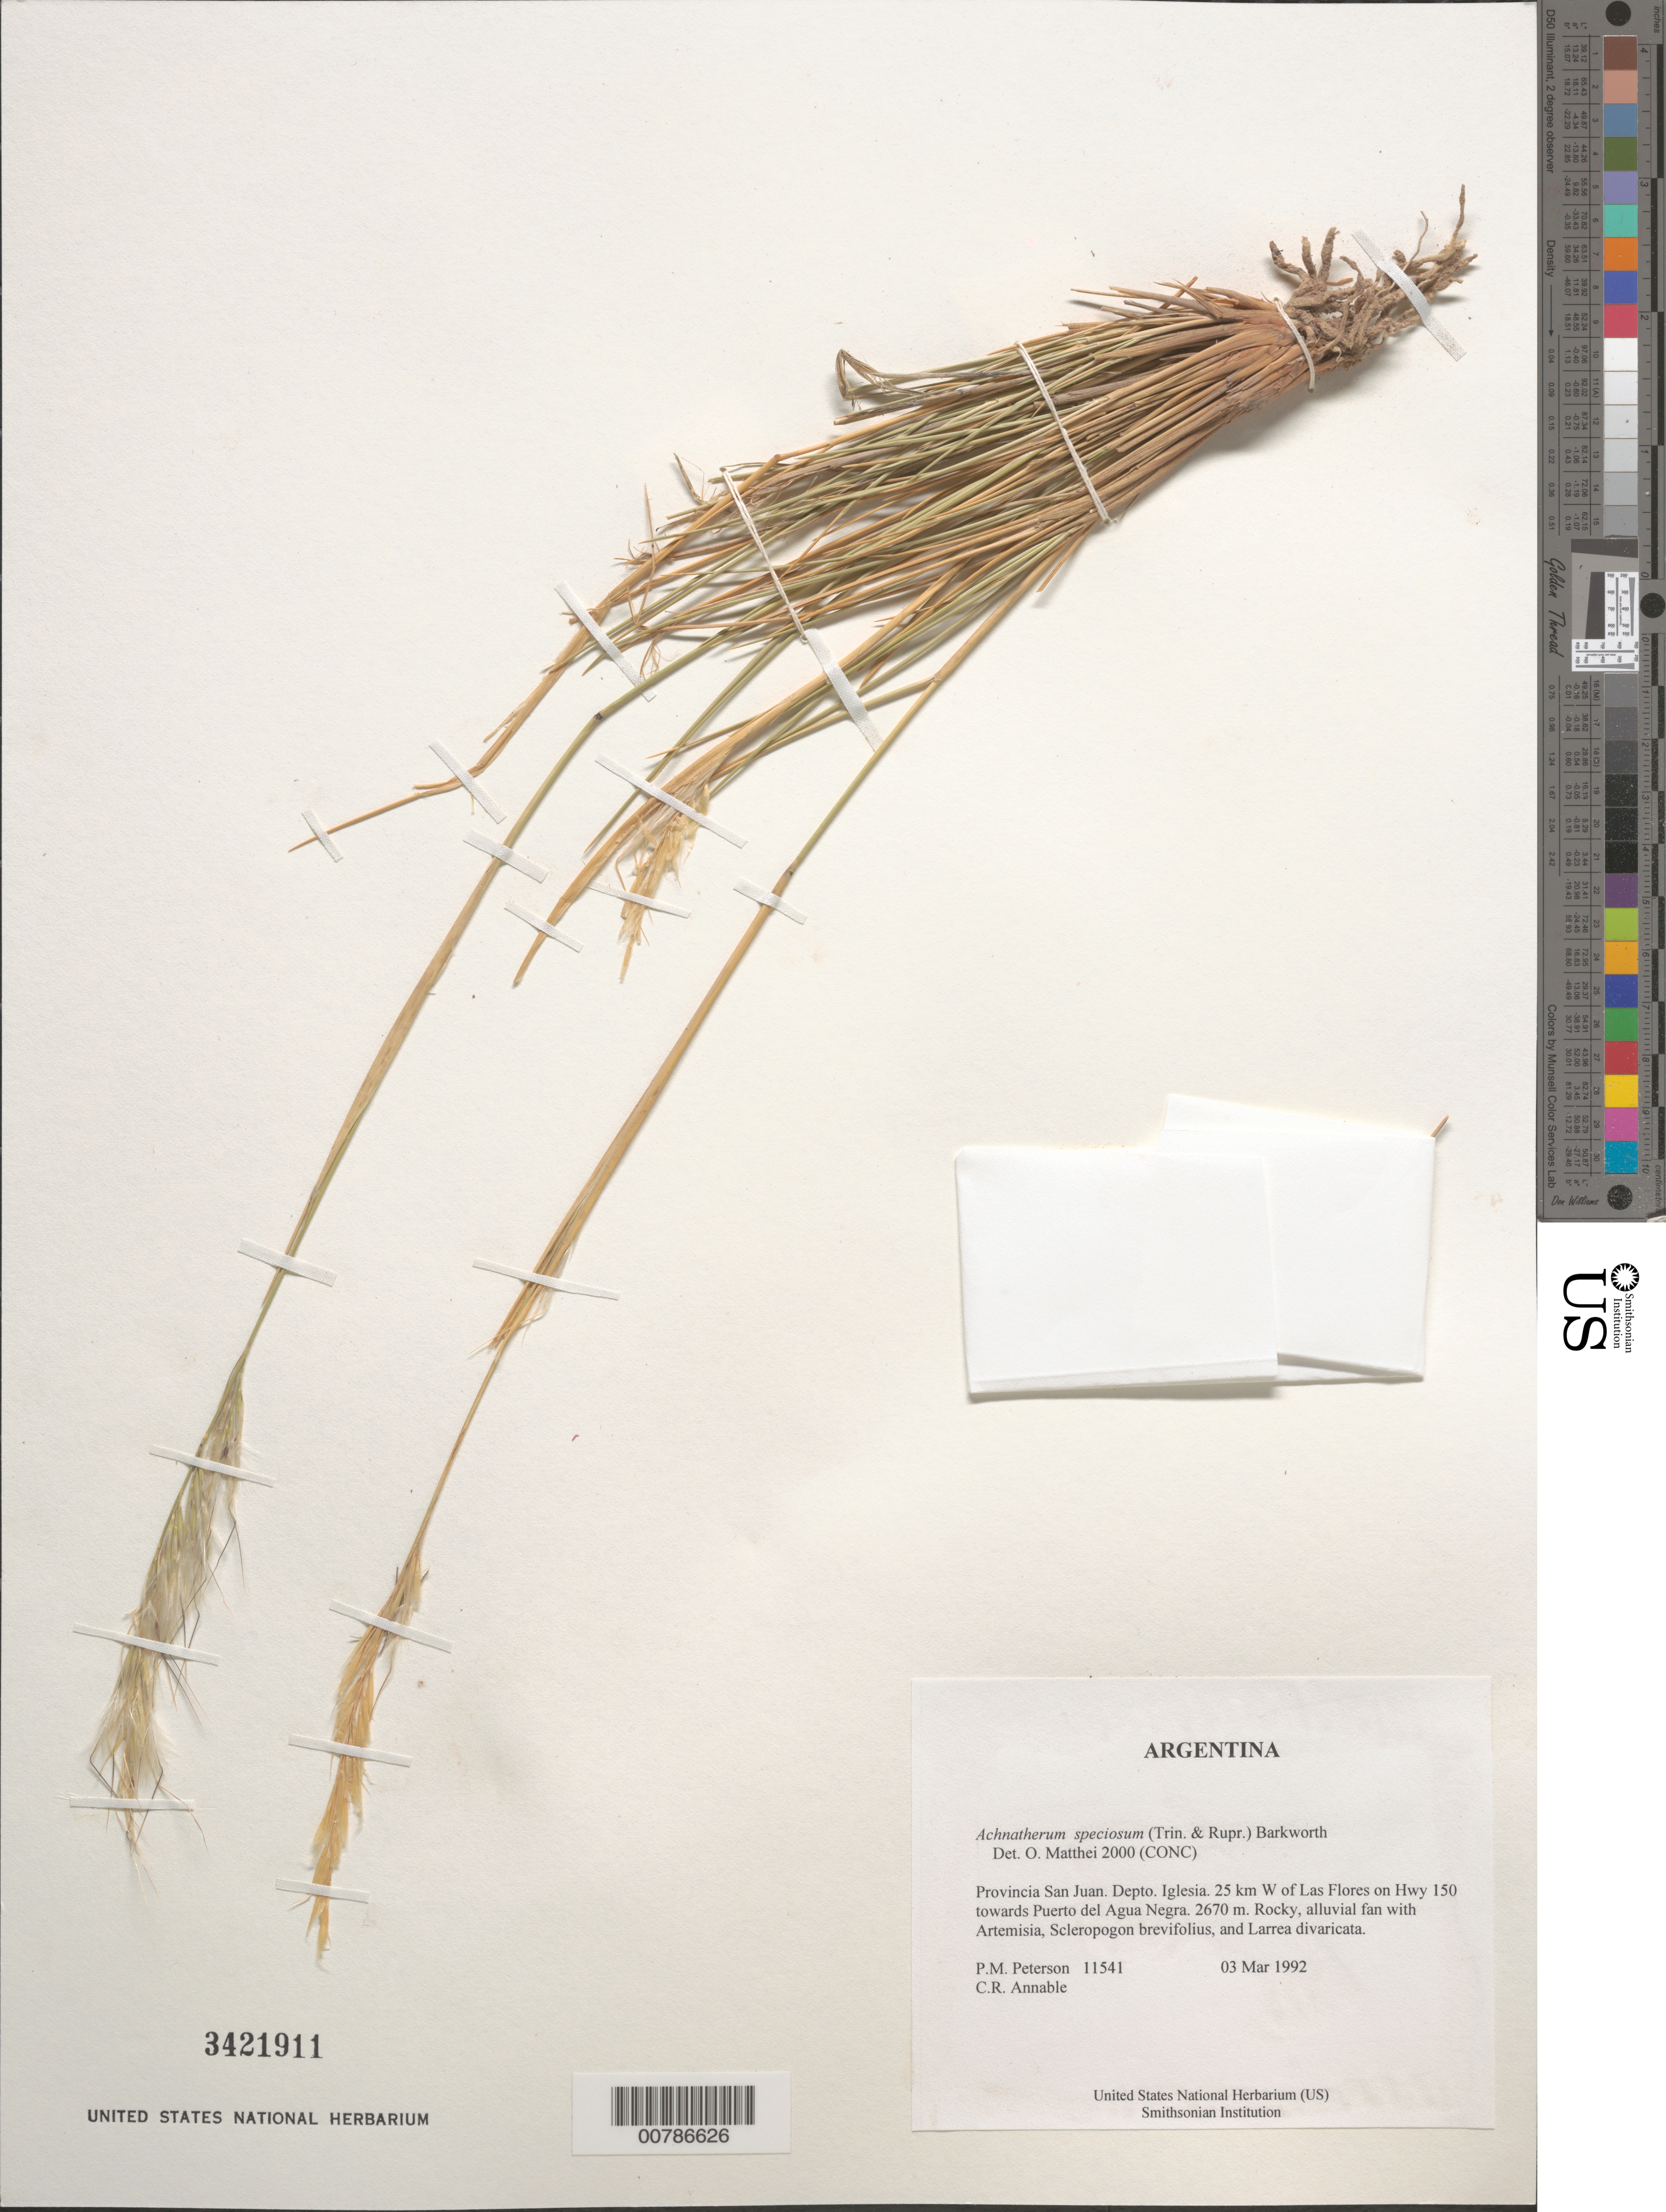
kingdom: Plantae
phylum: Tracheophyta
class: Liliopsida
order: Poales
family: Poaceae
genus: Pappostipa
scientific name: Pappostipa speciosa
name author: (Trin. & Rupr.) Romasch.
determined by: Matthei, O. R.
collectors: P. M. Peterson & C. R. Annable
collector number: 11541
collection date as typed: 03 Mar 1992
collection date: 1992-03-03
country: Argentina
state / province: San Juan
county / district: Iglesia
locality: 25 km W of Las Flores on Hwy 150 towards Puerto del Agua Negra.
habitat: Rocky, alluvial fan with Artemisia, Scleropogon brevifolius, and Larrea divaricata.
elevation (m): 2670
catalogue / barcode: US 3421911